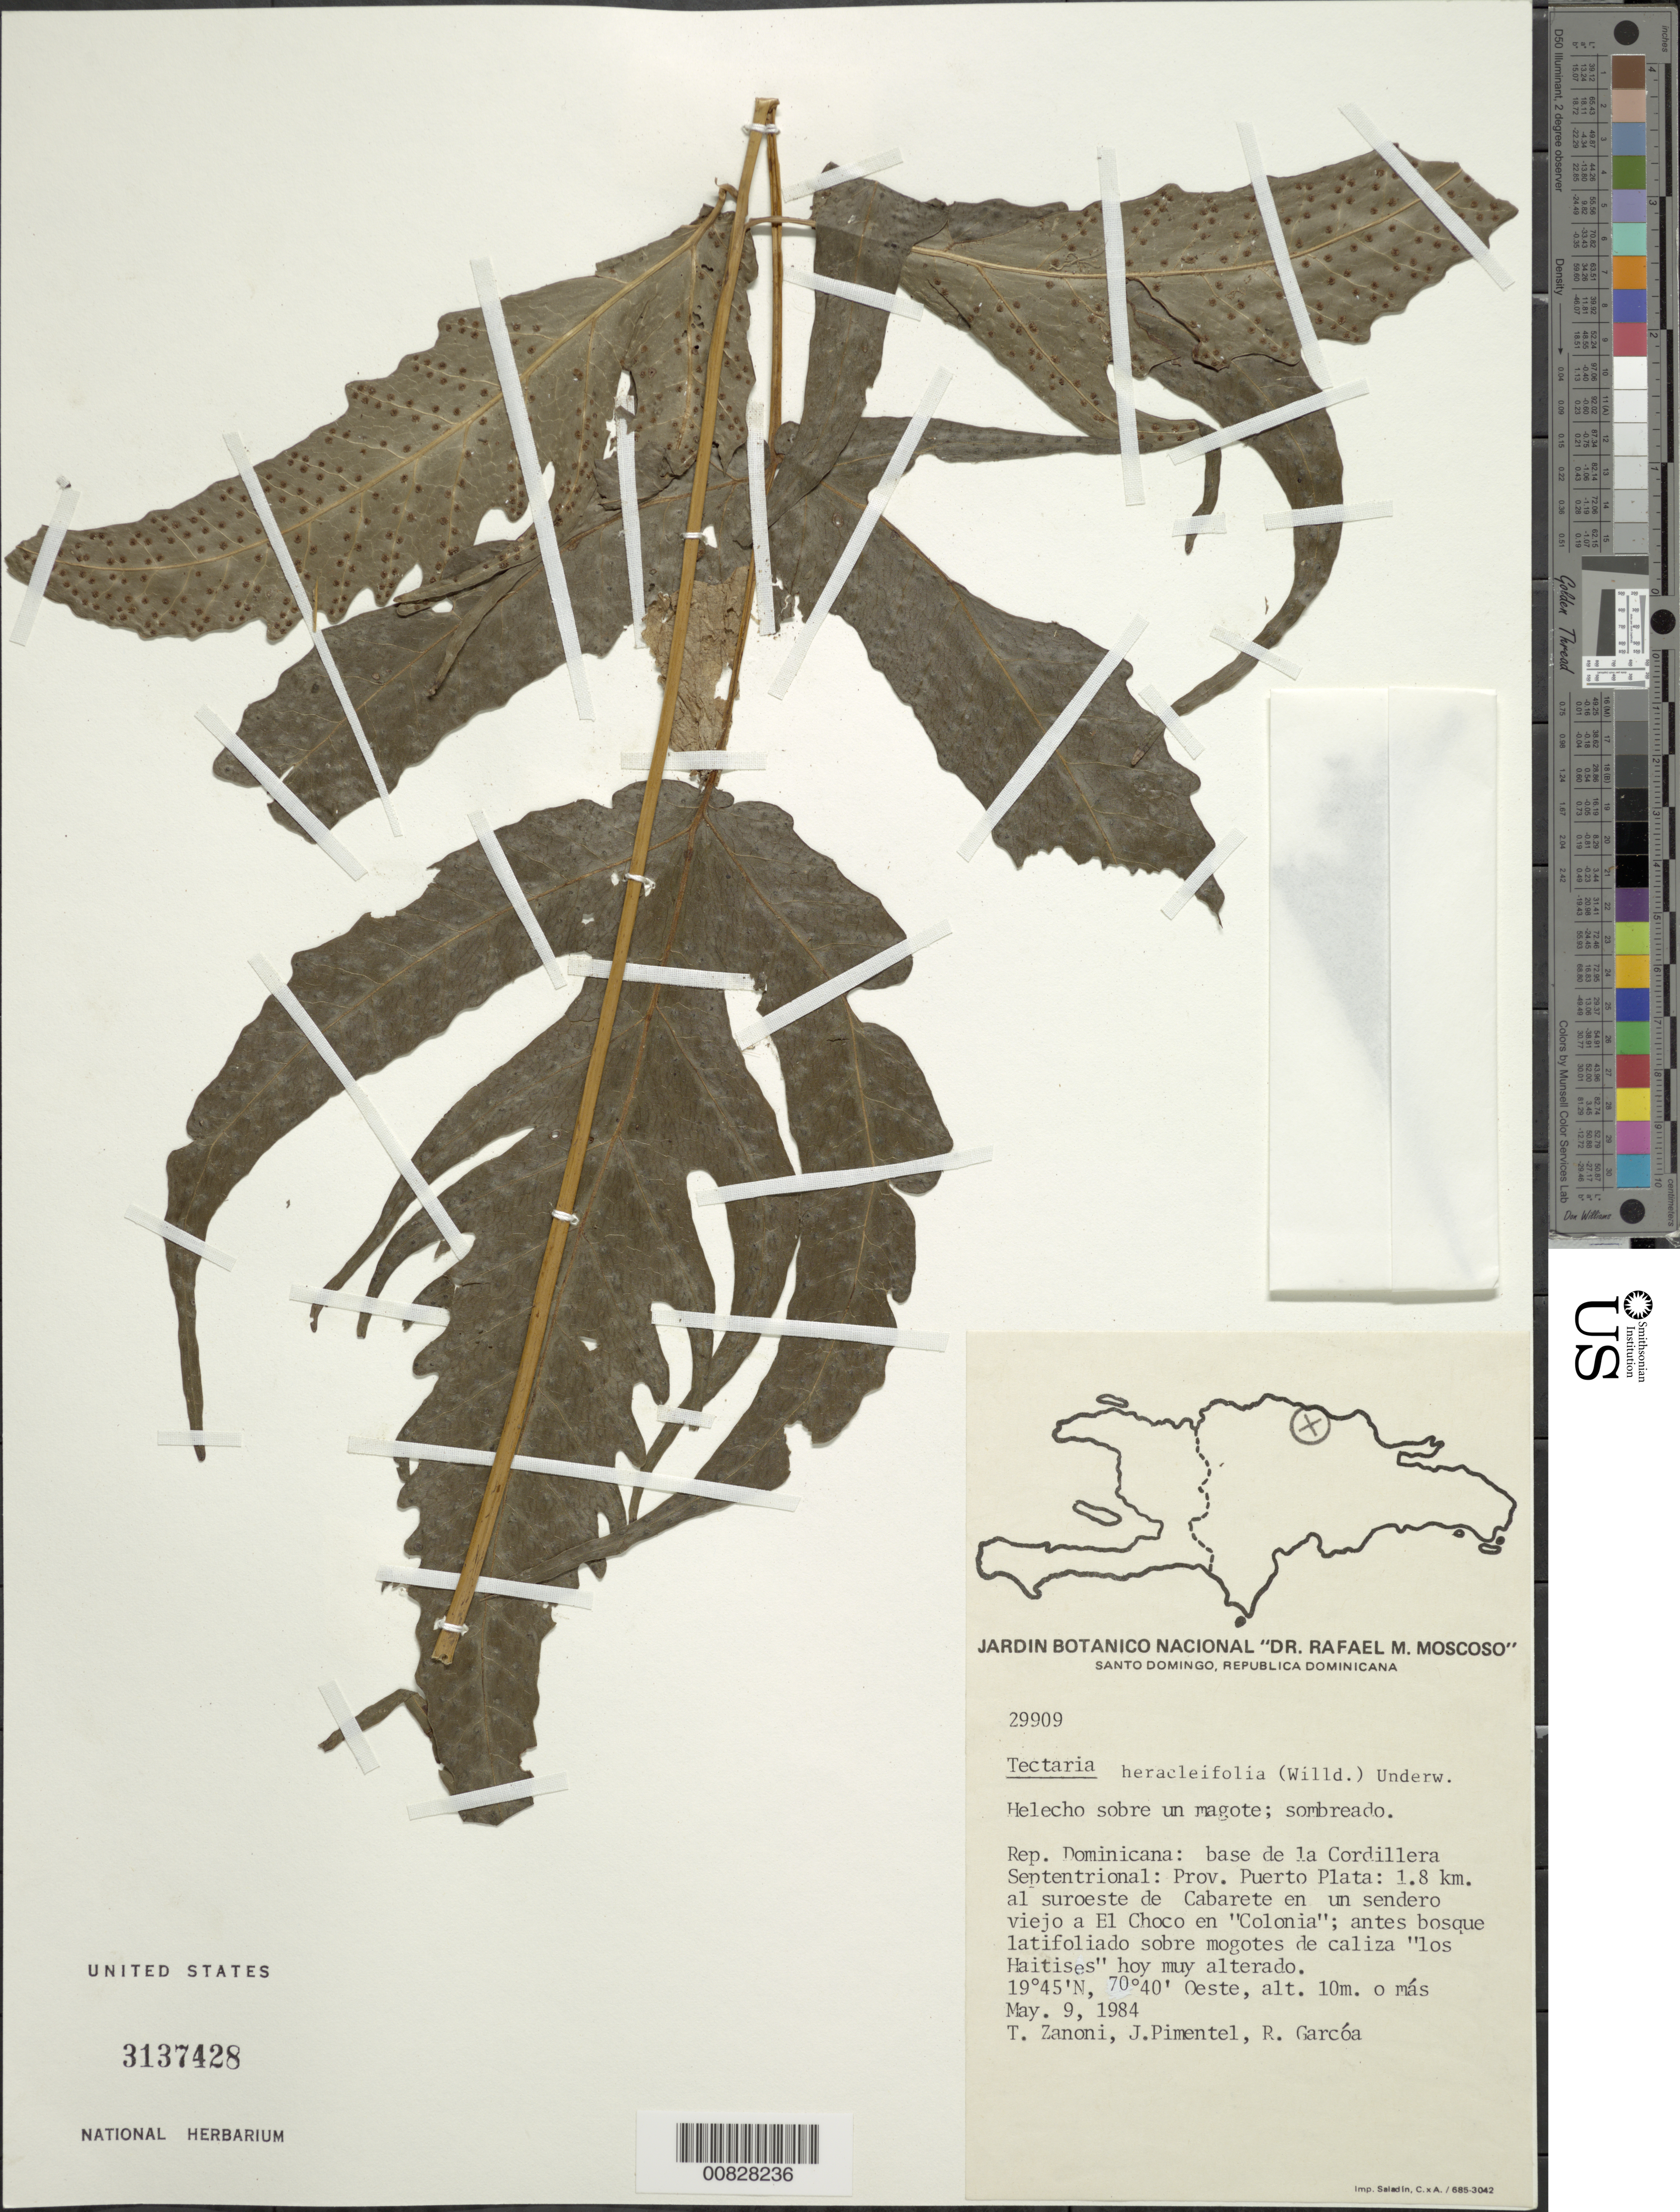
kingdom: Plantae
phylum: Tracheophyta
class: Polypodiopsida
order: Polypodiales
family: Tectariaceae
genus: Tectaria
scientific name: Tectaria heracleifolia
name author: (Willd.) Underw.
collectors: T. A. Zanoni, J. Pimentel & R. G. García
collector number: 29909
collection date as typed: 09 May 1984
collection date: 1984-05-09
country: Dominican Republic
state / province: Puerto Plata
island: Hispaniola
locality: Cordillera Septentrional, 1.8 km SW Cabarete en un sendero viejo a El Choco en "Colonia"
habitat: Antes bosque latifoliado sobre mogotes de caliza "los Haitises" hoy muy alterado; sobre magote, sombreado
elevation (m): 10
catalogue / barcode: US 3137428